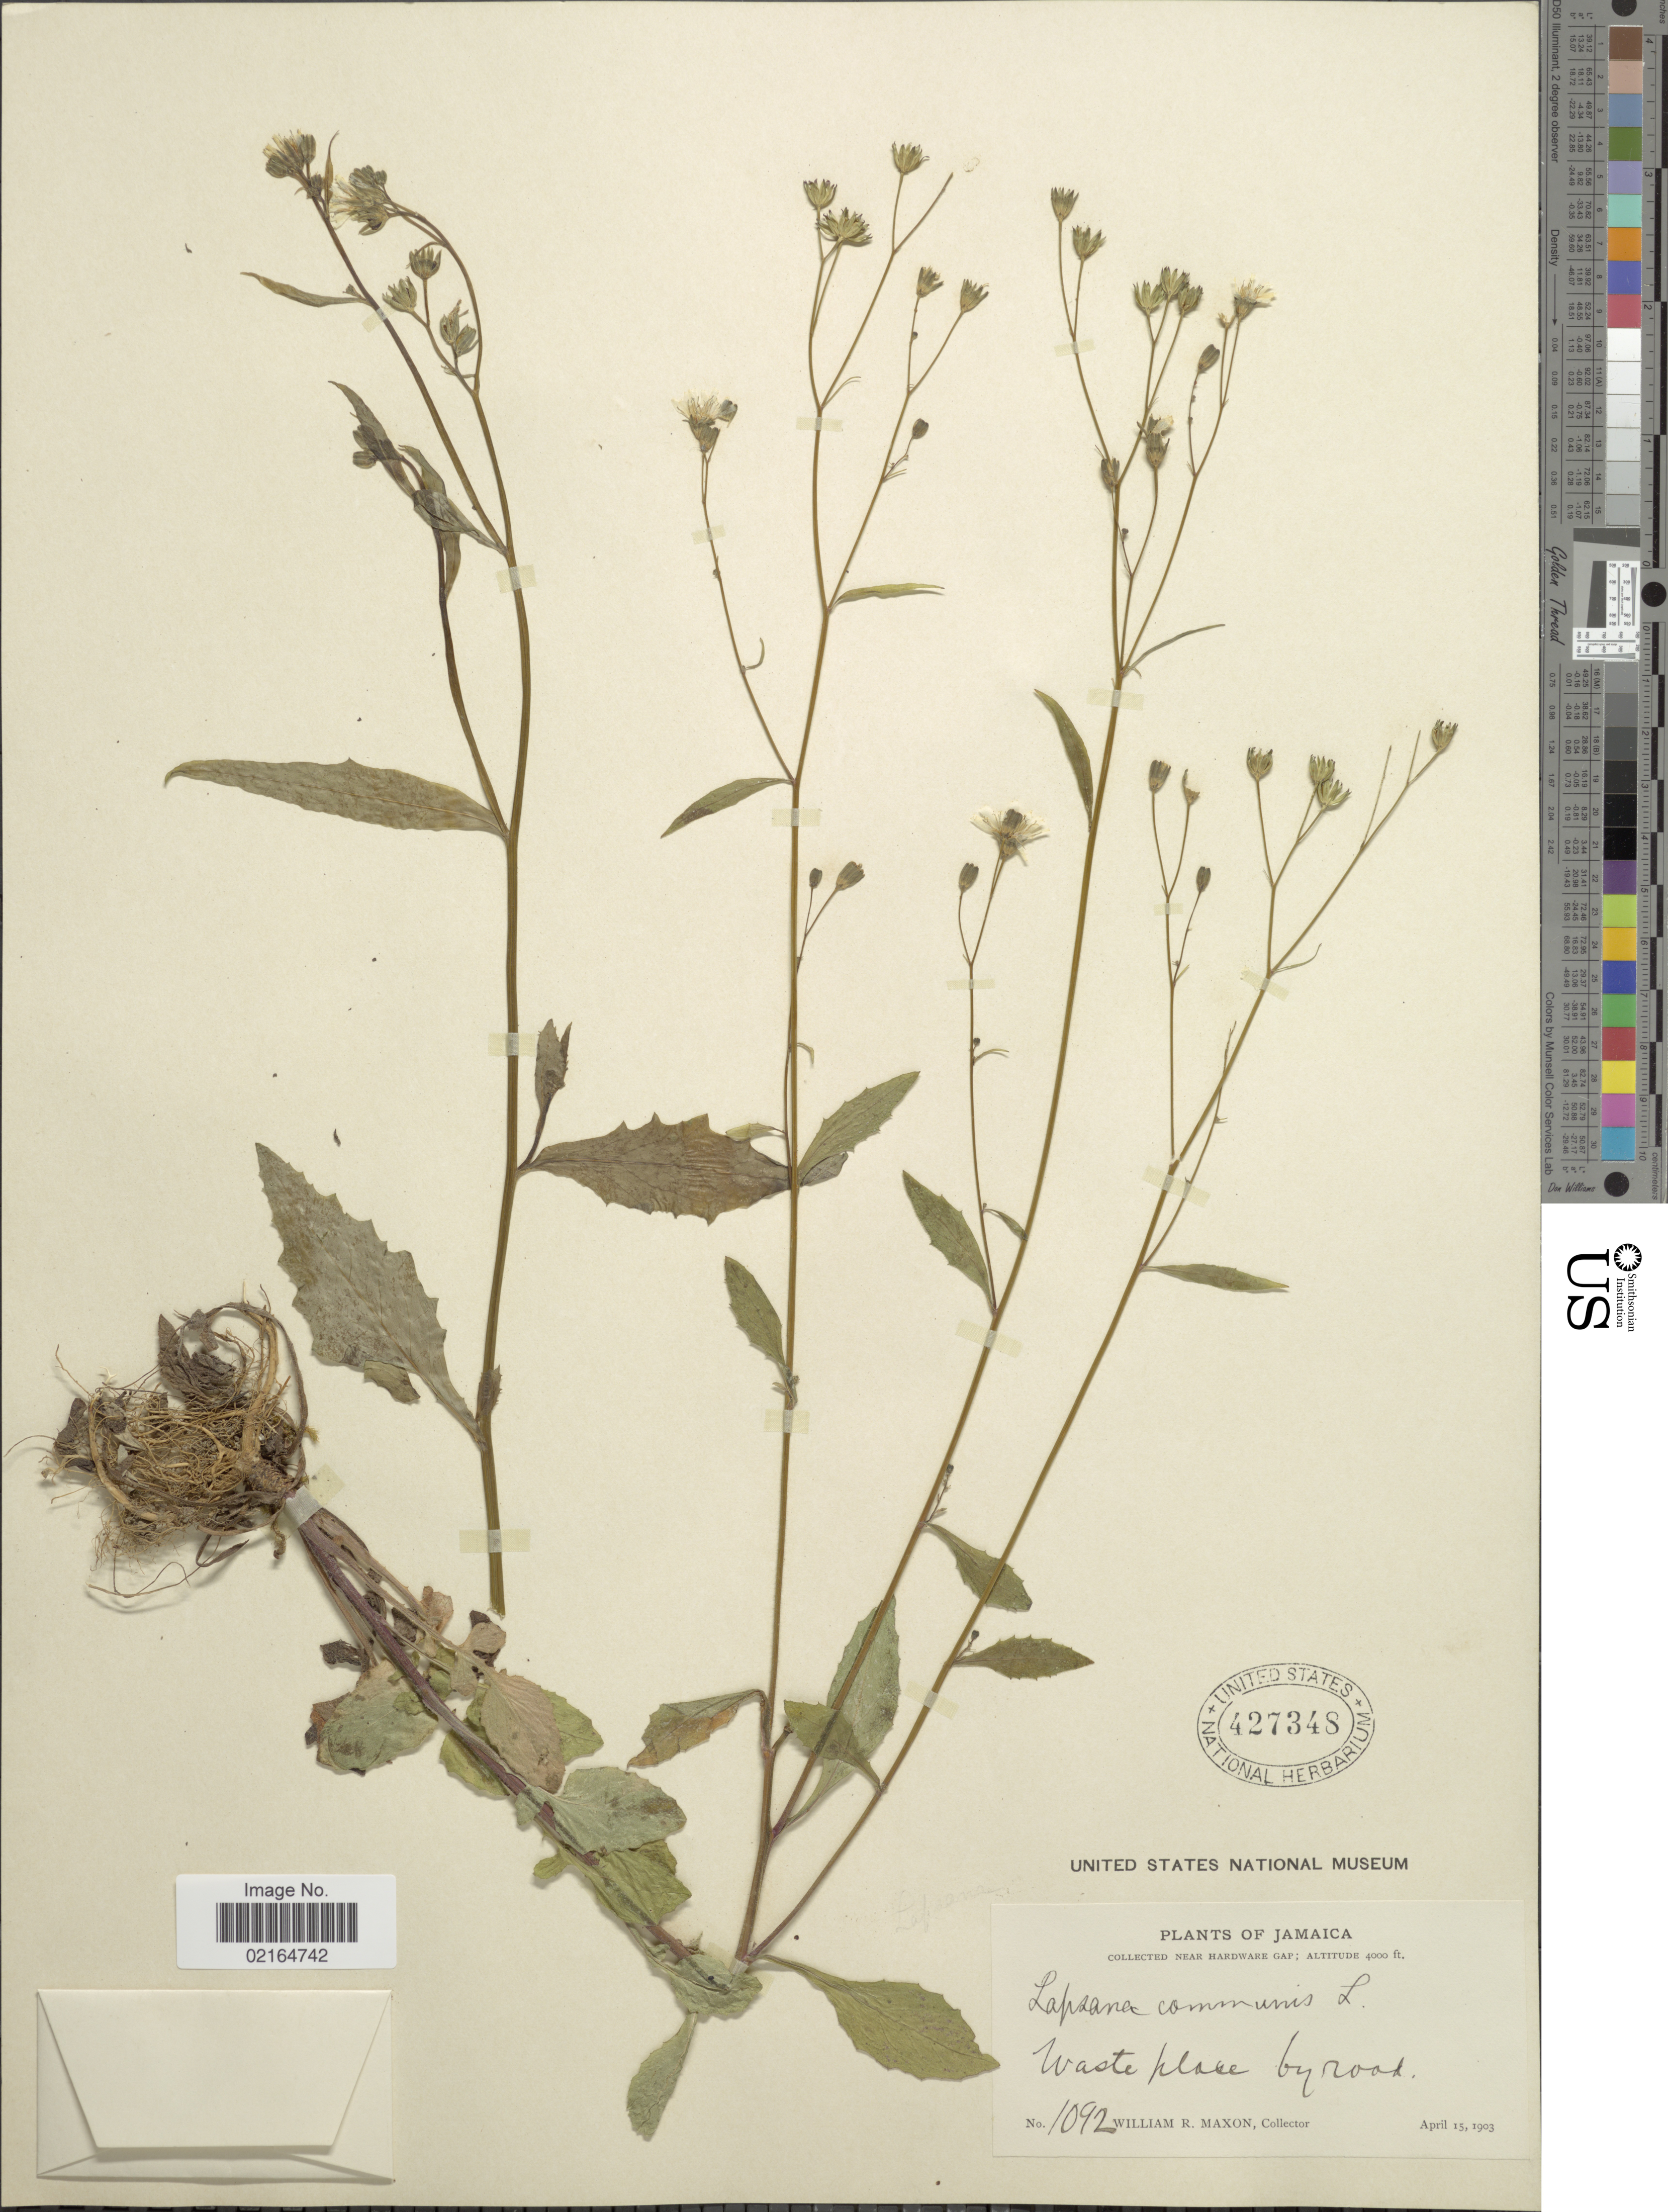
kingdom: Plantae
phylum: Tracheophyta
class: Magnoliopsida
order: Asterales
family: Asteraceae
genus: Lapsana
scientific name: Lapsana communis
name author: L.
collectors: W. R. Maxon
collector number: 1092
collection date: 1903-04-15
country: Jamaica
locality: Near Hardware Gap, Waste place by road.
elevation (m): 1219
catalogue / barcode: US 427348